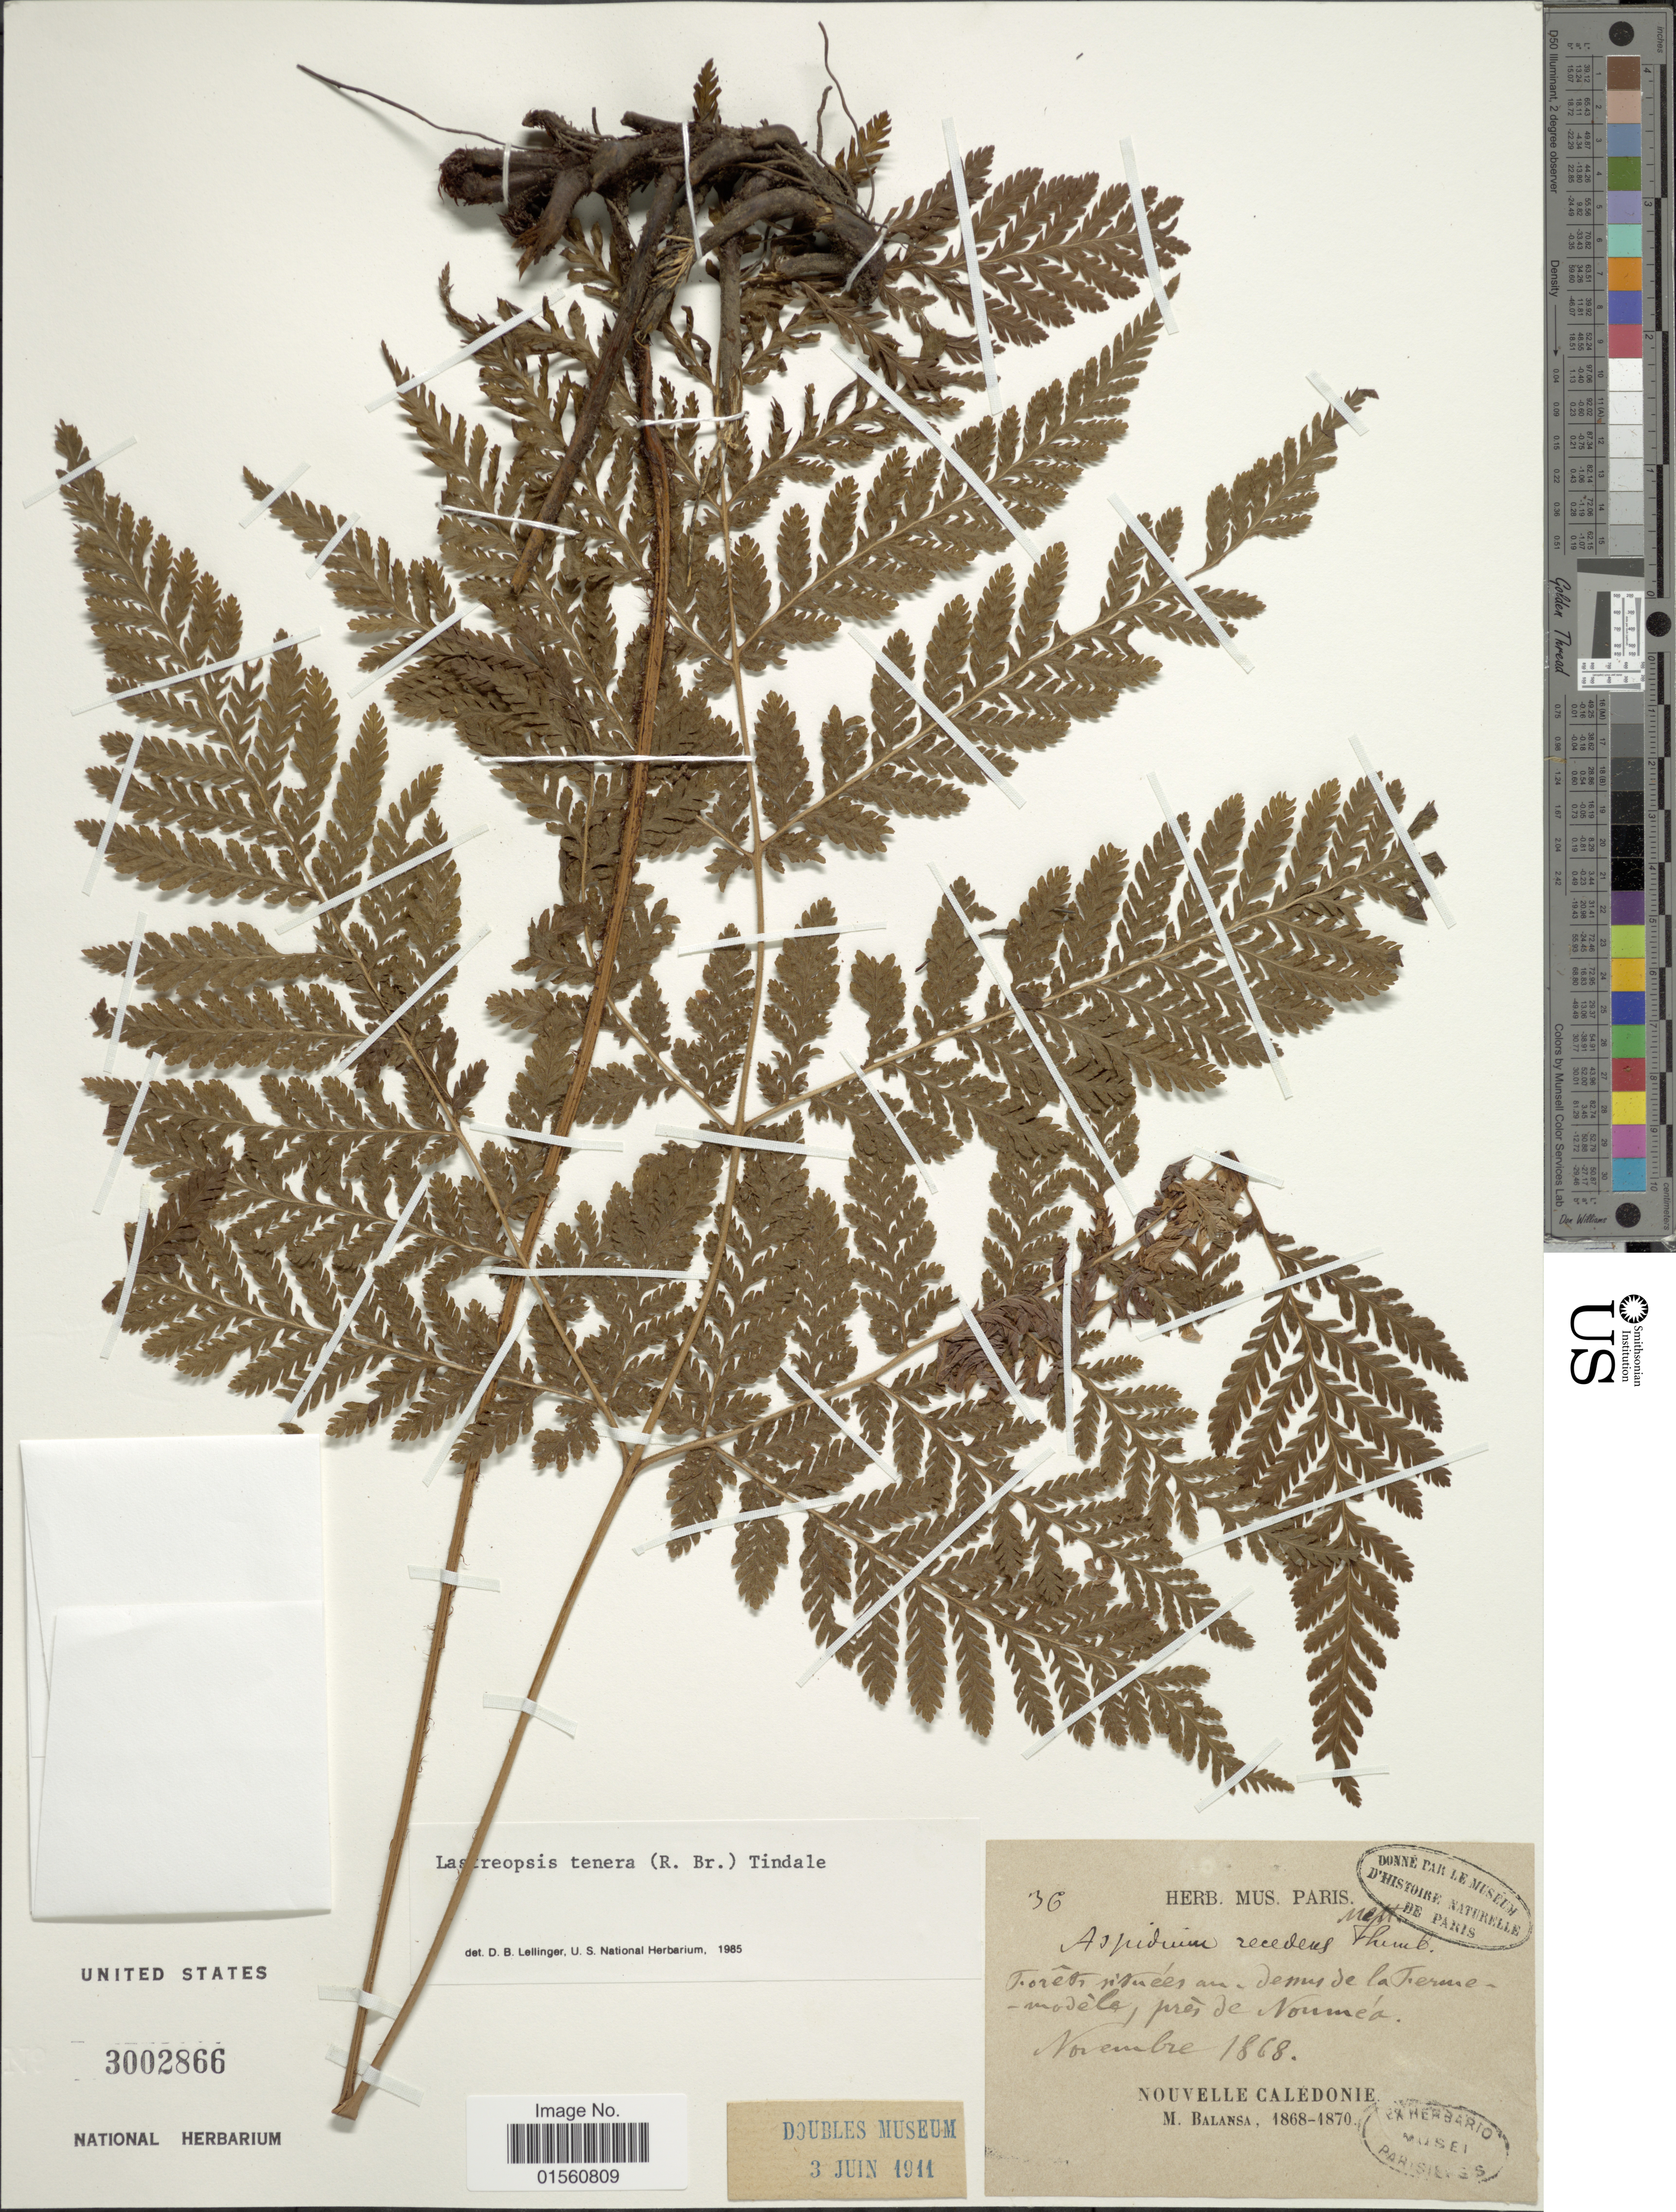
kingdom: Plantae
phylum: Tracheophyta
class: Polypodiopsida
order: Polypodiales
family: Dryopteridaceae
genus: Lastreopsis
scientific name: Lastreopsis tenera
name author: (R. Br.) Tindale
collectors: B. Balansa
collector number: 36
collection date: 1868-11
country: New Caledonia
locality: Forets [illegible text], am dems de la Ferme [illegible text], pres de Nouméa[interpreted]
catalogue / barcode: US 3002866